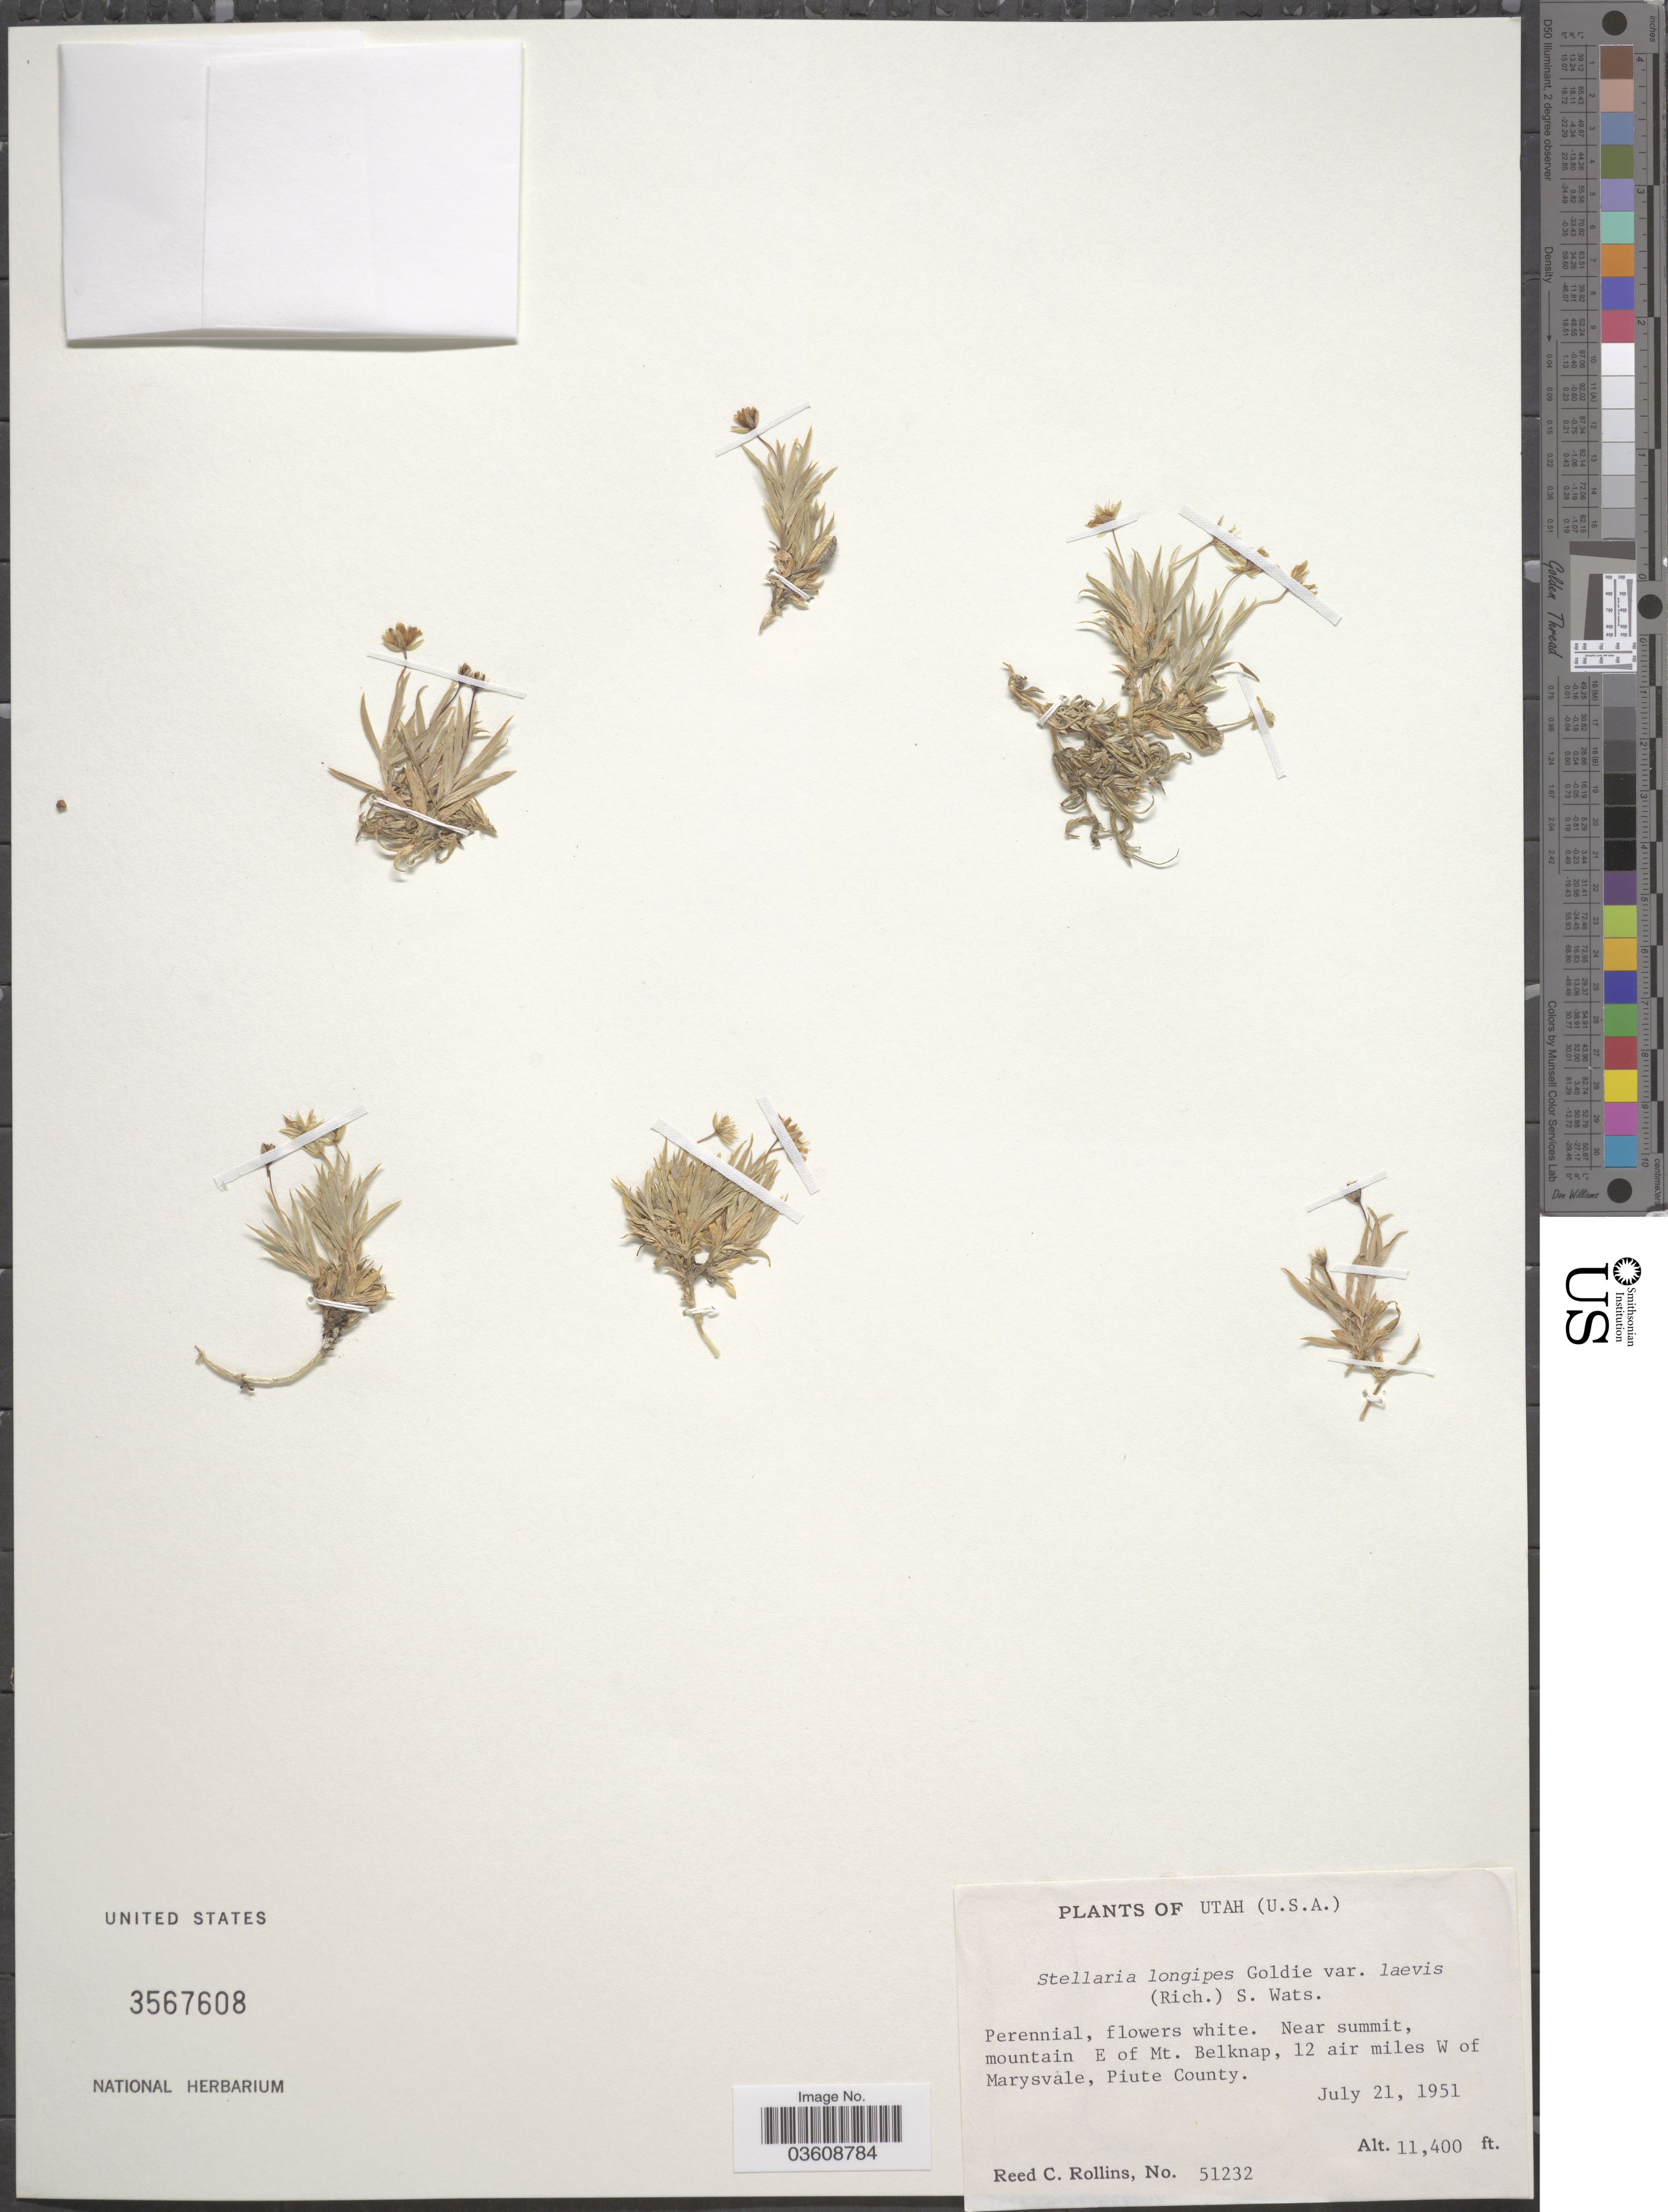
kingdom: Plantae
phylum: Tracheophyta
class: Magnoliopsida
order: Caryophyllales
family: Caryophyllaceae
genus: Stellaria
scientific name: Stellaria longipes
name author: Goldie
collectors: R. C. Rollins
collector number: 51232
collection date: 1951-07-21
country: United States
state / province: Utah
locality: U. S. A. Near summit, mountain E of Mt. Belknap, 12 air miles W of Marysvale, Piute County.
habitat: near summit, mountain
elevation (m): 3475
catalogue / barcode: US 3567608